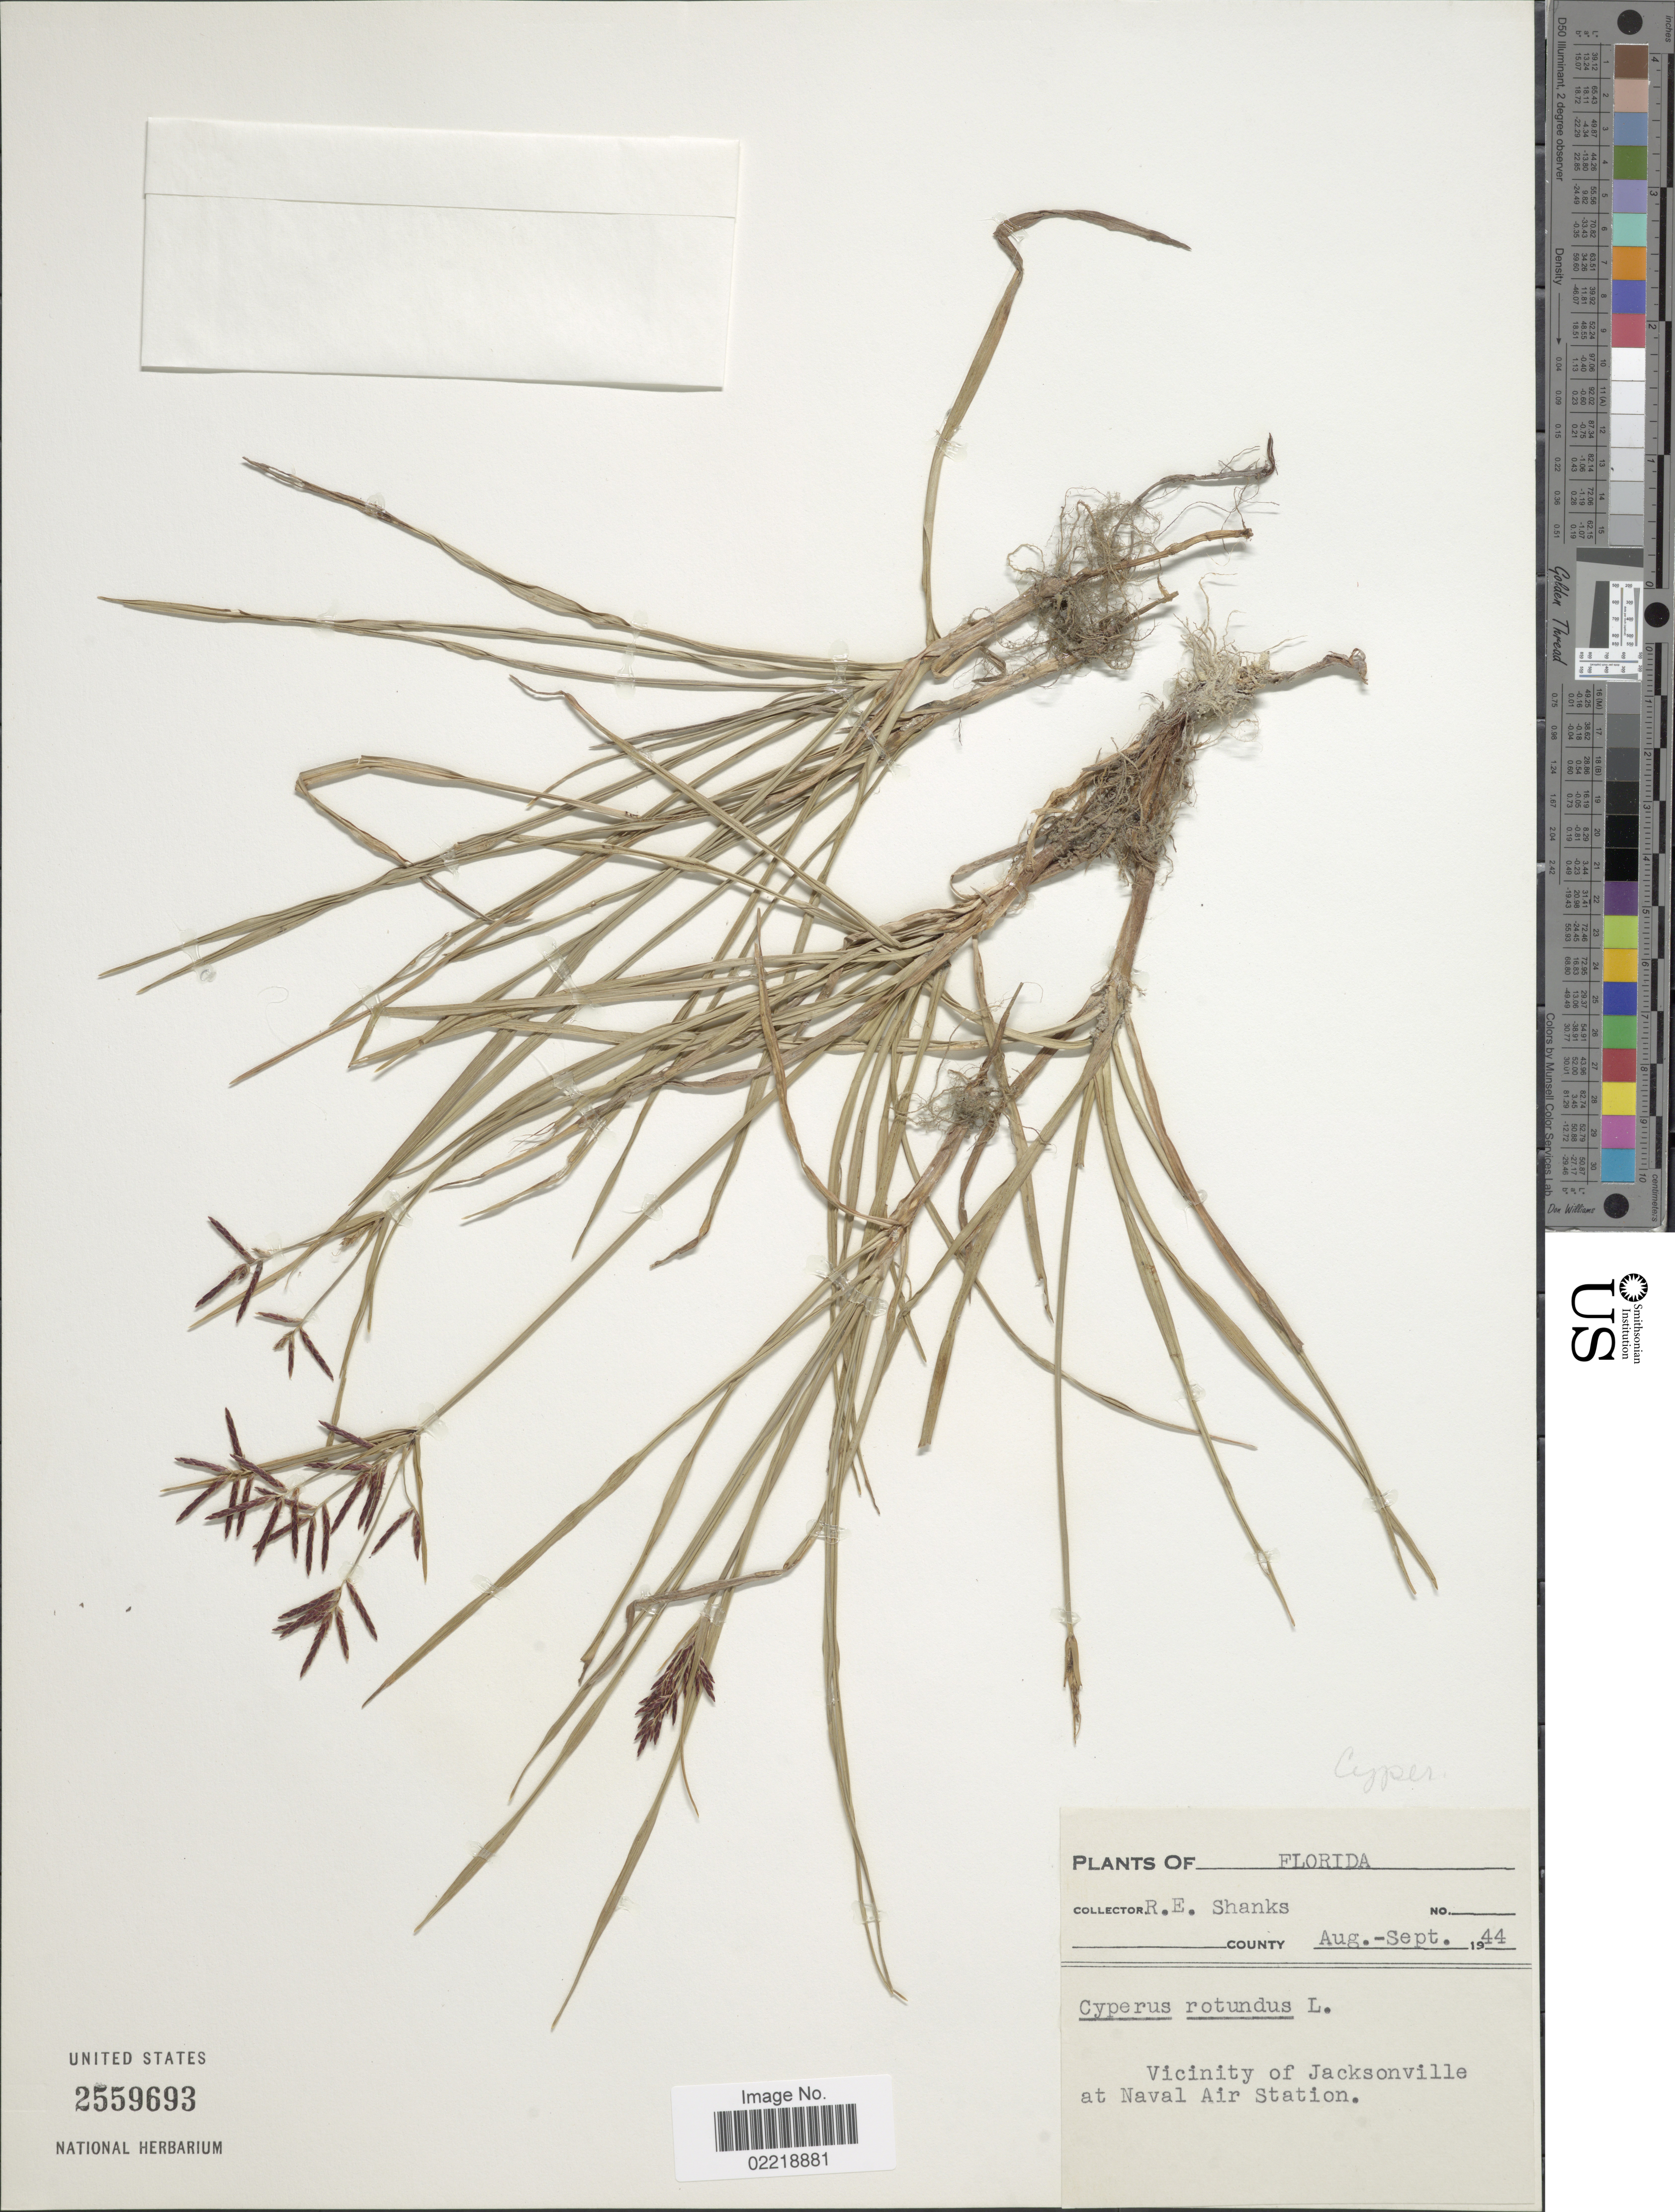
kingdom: Plantae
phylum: Tracheophyta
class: Liliopsida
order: Poales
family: Cyperaceae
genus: Cyperus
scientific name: Cyperus rotundus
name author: L.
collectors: R. Shanks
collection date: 1944-08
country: United States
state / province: Florida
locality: Vicinity of Jacksonville at Naval Air Station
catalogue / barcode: US 2559693